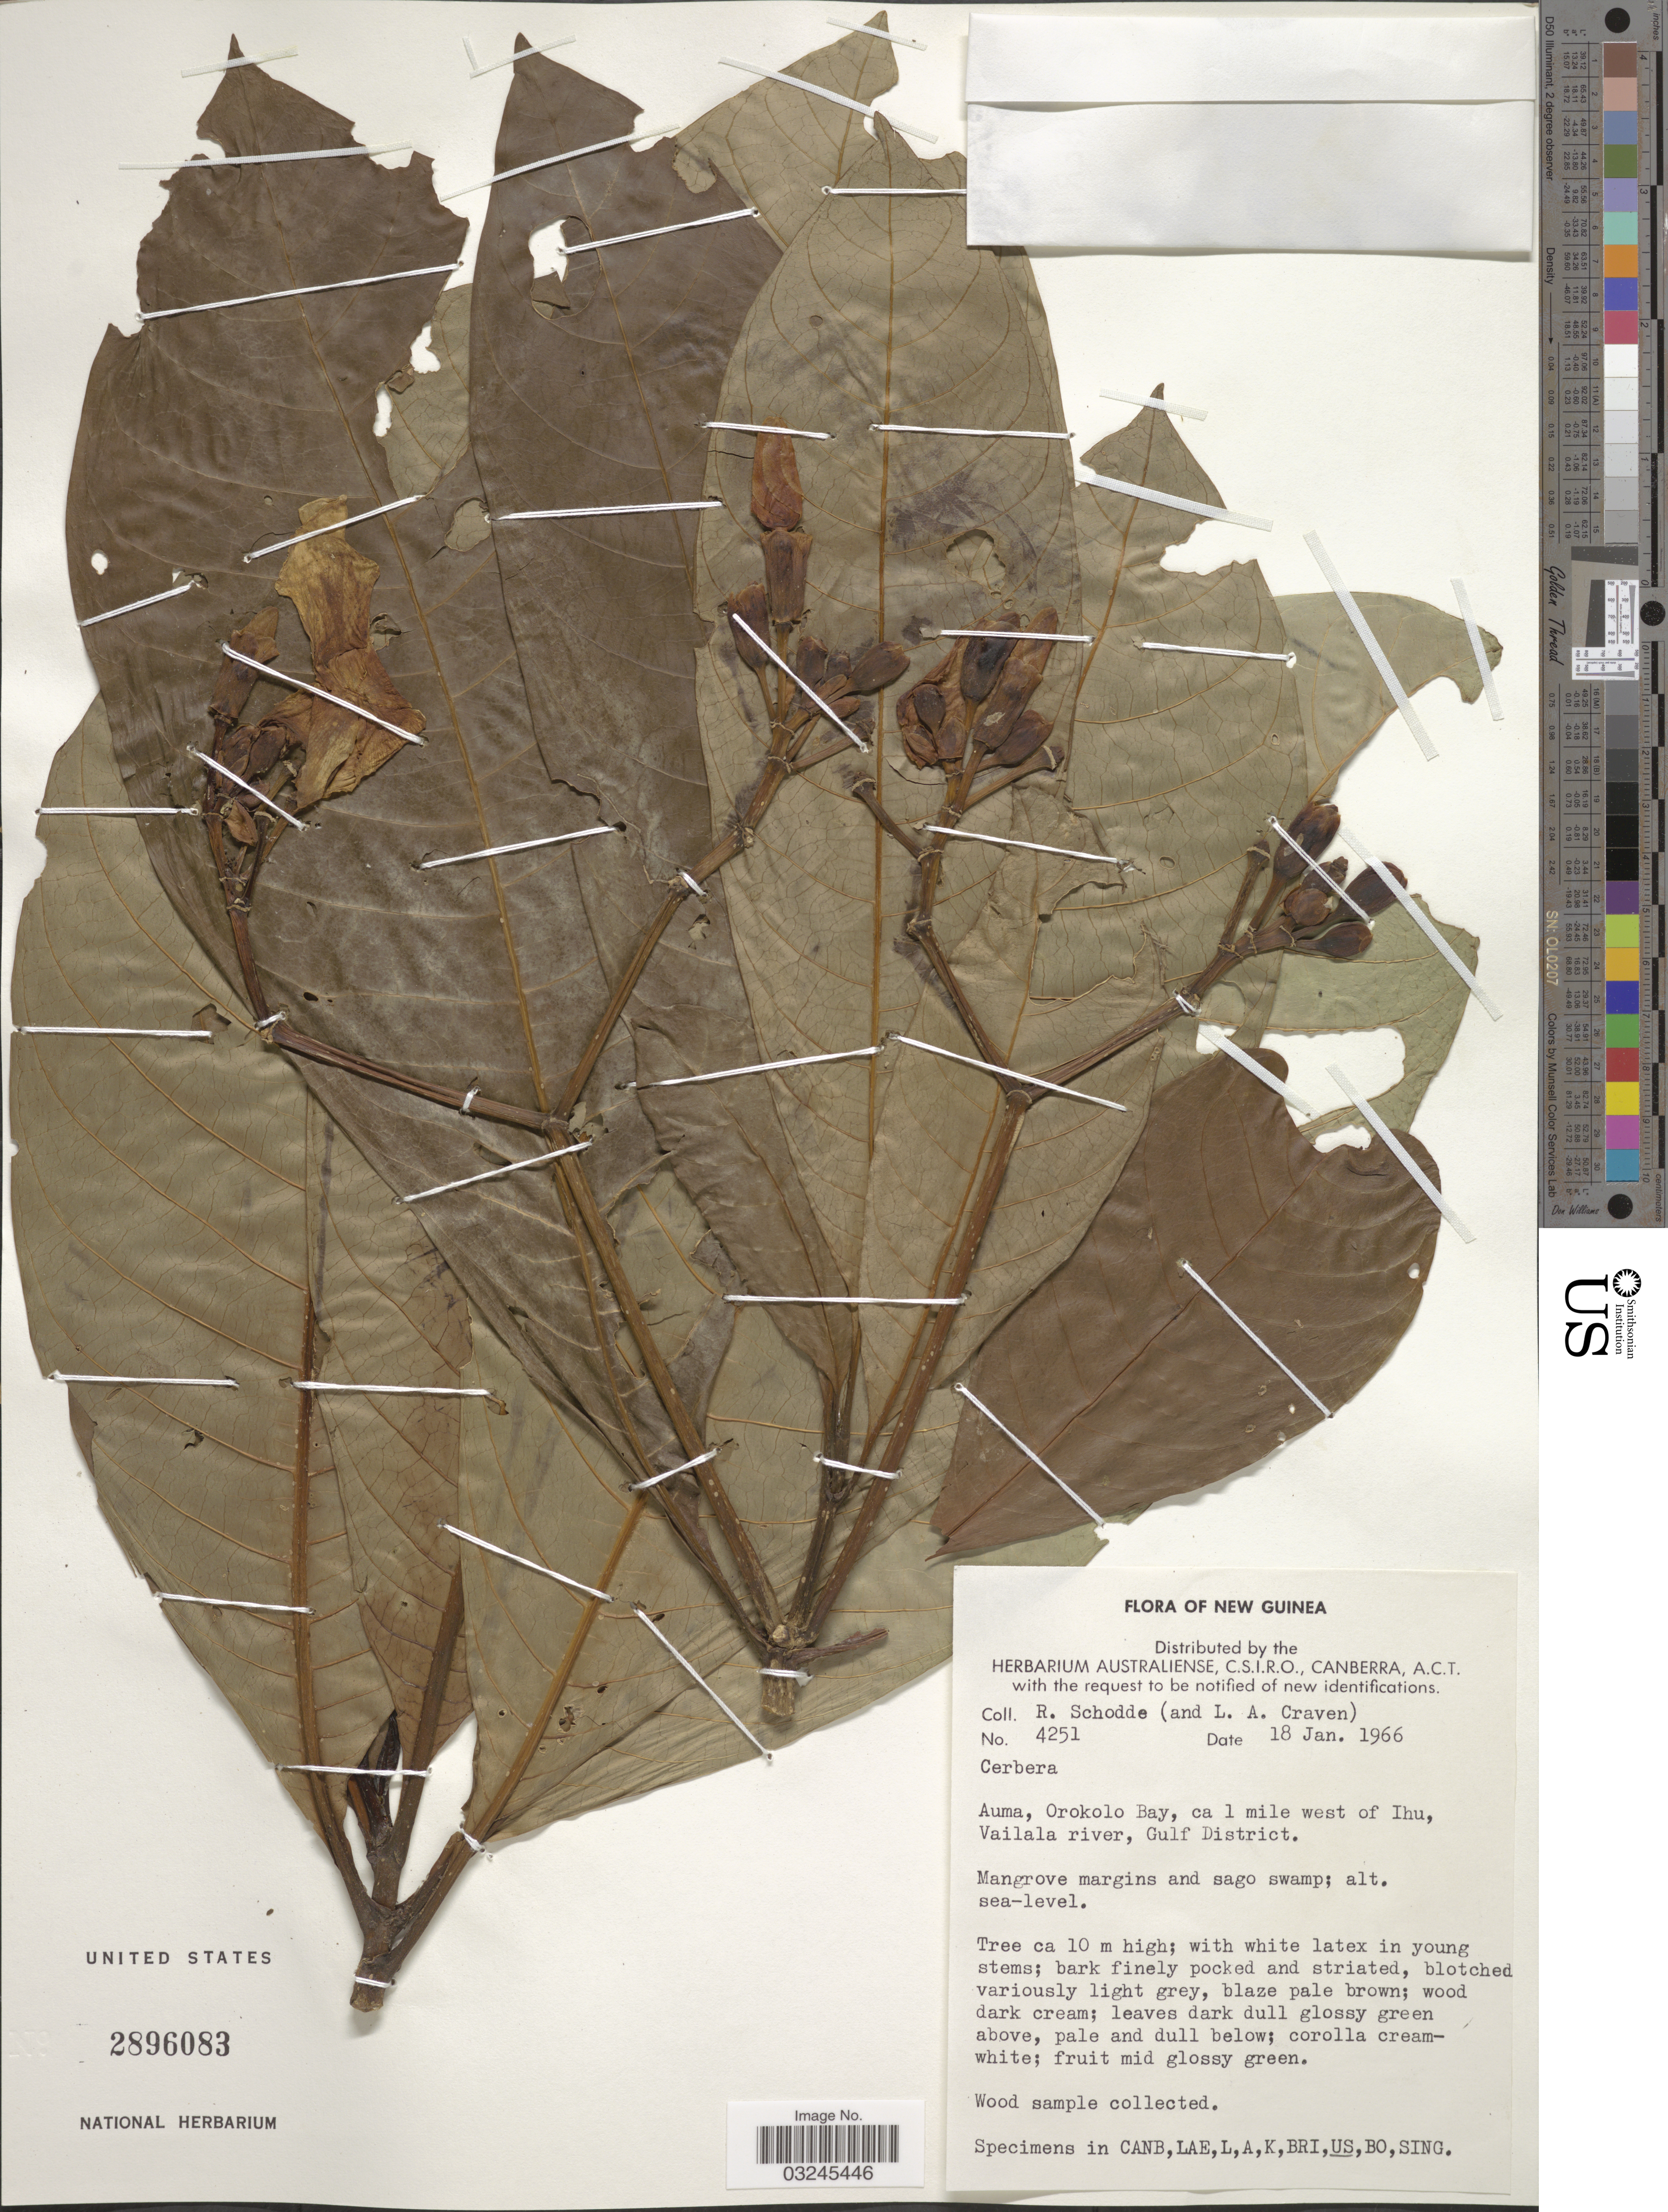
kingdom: Plantae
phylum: Tracheophyta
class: Magnoliopsida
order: Gentianales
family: Apocynaceae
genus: Cerbera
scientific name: Cerbera sp.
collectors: R. Schodde & L. A. Craven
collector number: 4251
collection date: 1966-01-18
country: Papua New Guinea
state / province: Gulf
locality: New Guinea. Auma, Orokolo Bay, ca 1 mile west of Ihu, Vailala river, Gulf District.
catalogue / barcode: US 2896083